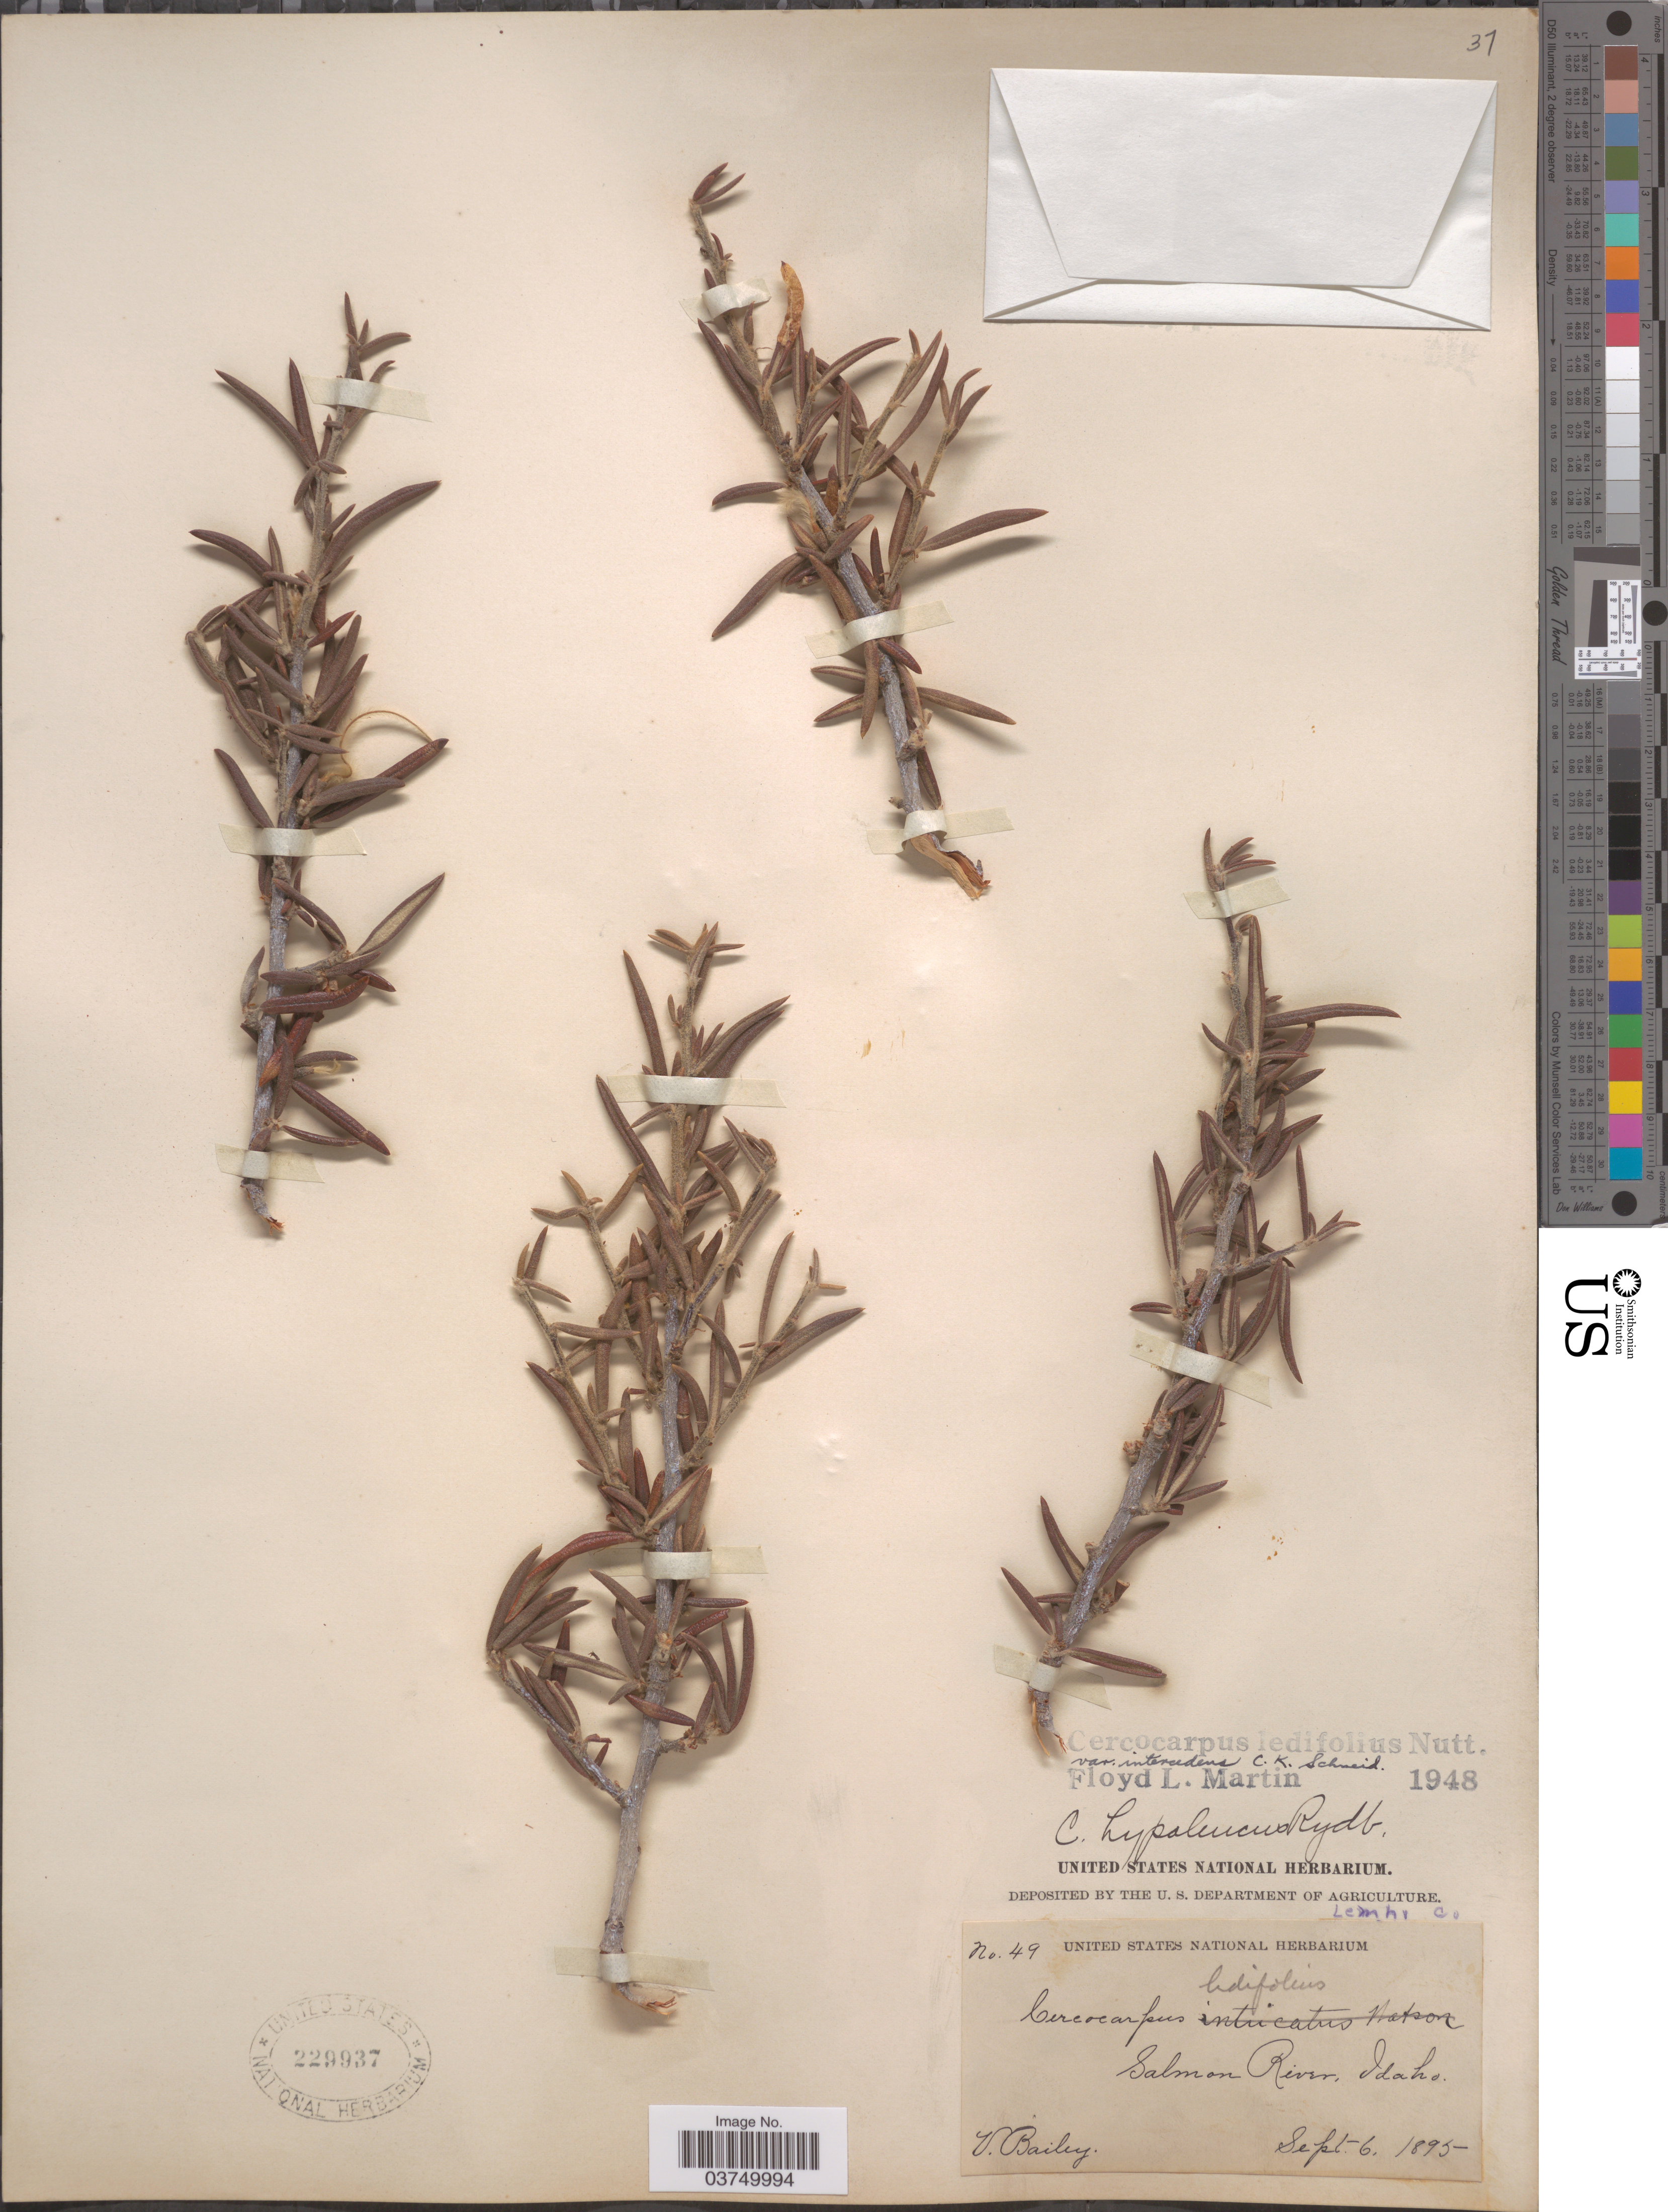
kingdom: Plantae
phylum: Tracheophyta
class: Magnoliopsida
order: Rosales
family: Rosaceae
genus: Cercocarpus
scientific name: Cercocarpus ledifolius var. intercedens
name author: C.K. Schneid.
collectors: V. L. Bailey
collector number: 49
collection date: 1895-09-06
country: United States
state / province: Idaho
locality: Salmon River. Lemhi Co.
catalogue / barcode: US 229937